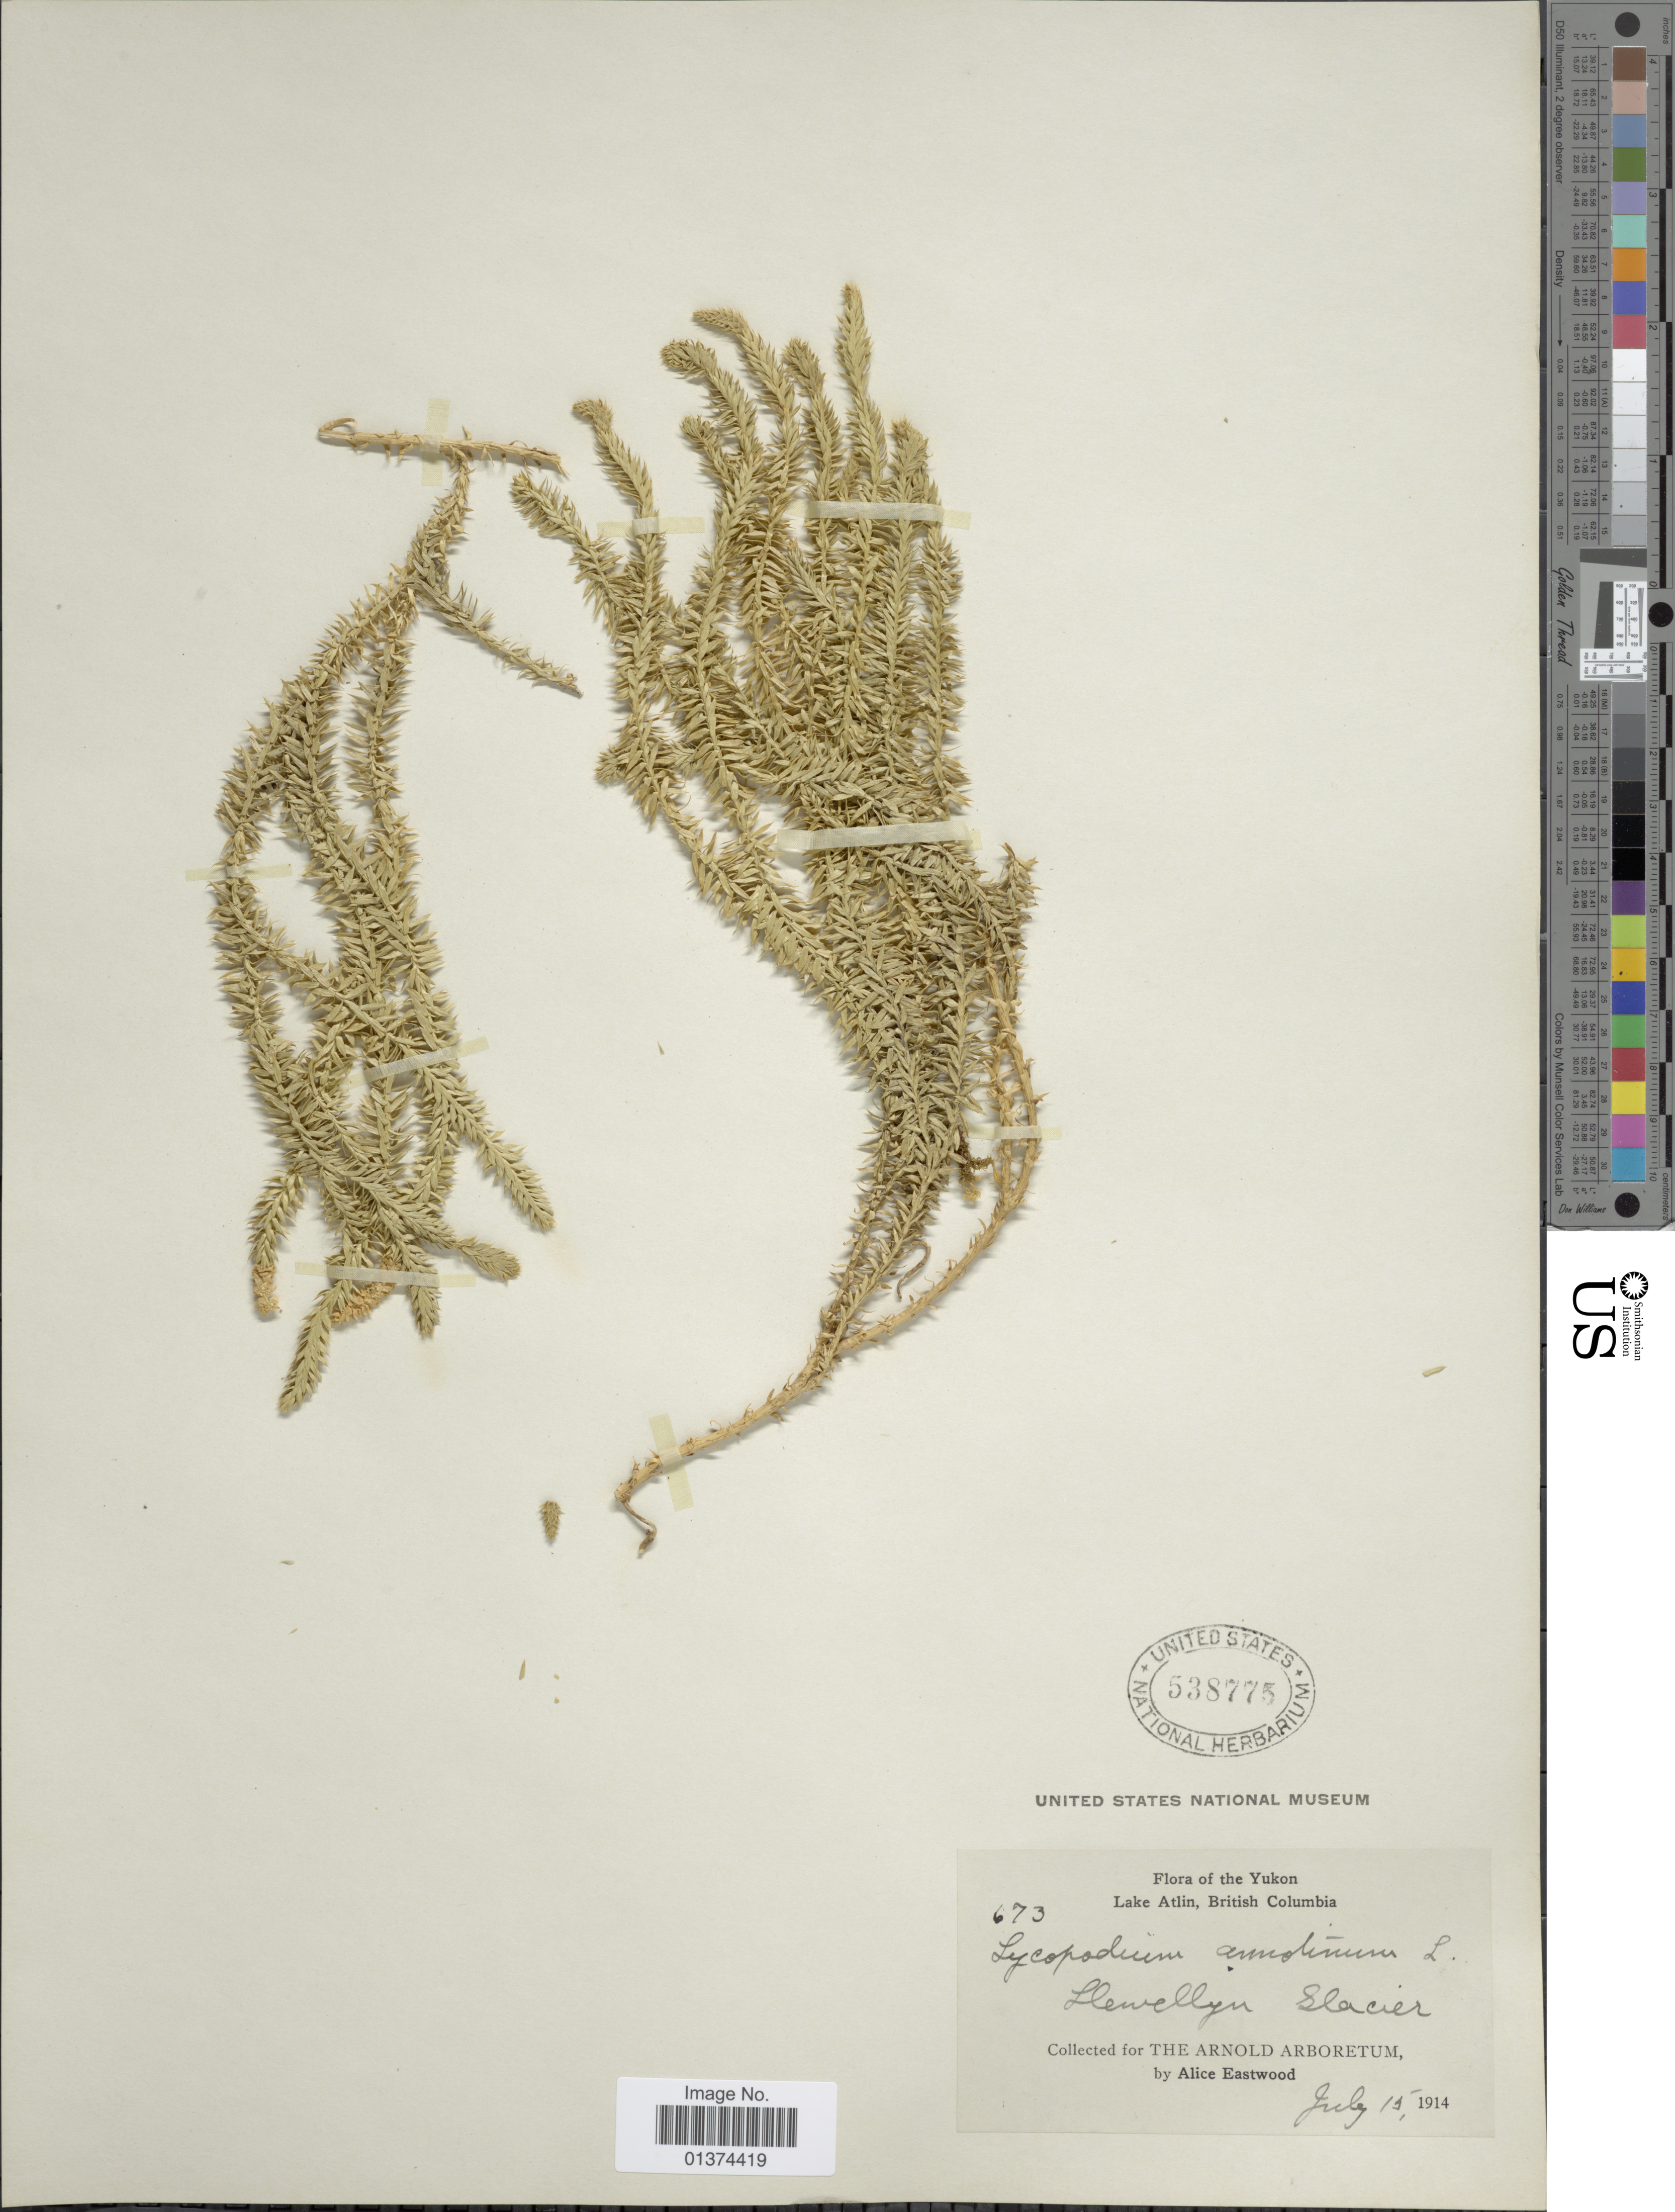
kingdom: Plantae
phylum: Tracheophyta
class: Lycopodiopsida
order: Lycopodiales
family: Lycopodiaceae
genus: Spinulum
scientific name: Spinulum annotinum subsp. annotinum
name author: (L.) A. Haines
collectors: A. Eastwood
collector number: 673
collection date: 1914-07-15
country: Canada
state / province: British Columbia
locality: Yukon Lake Atlin, Llewellyn Glacier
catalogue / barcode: US 538775